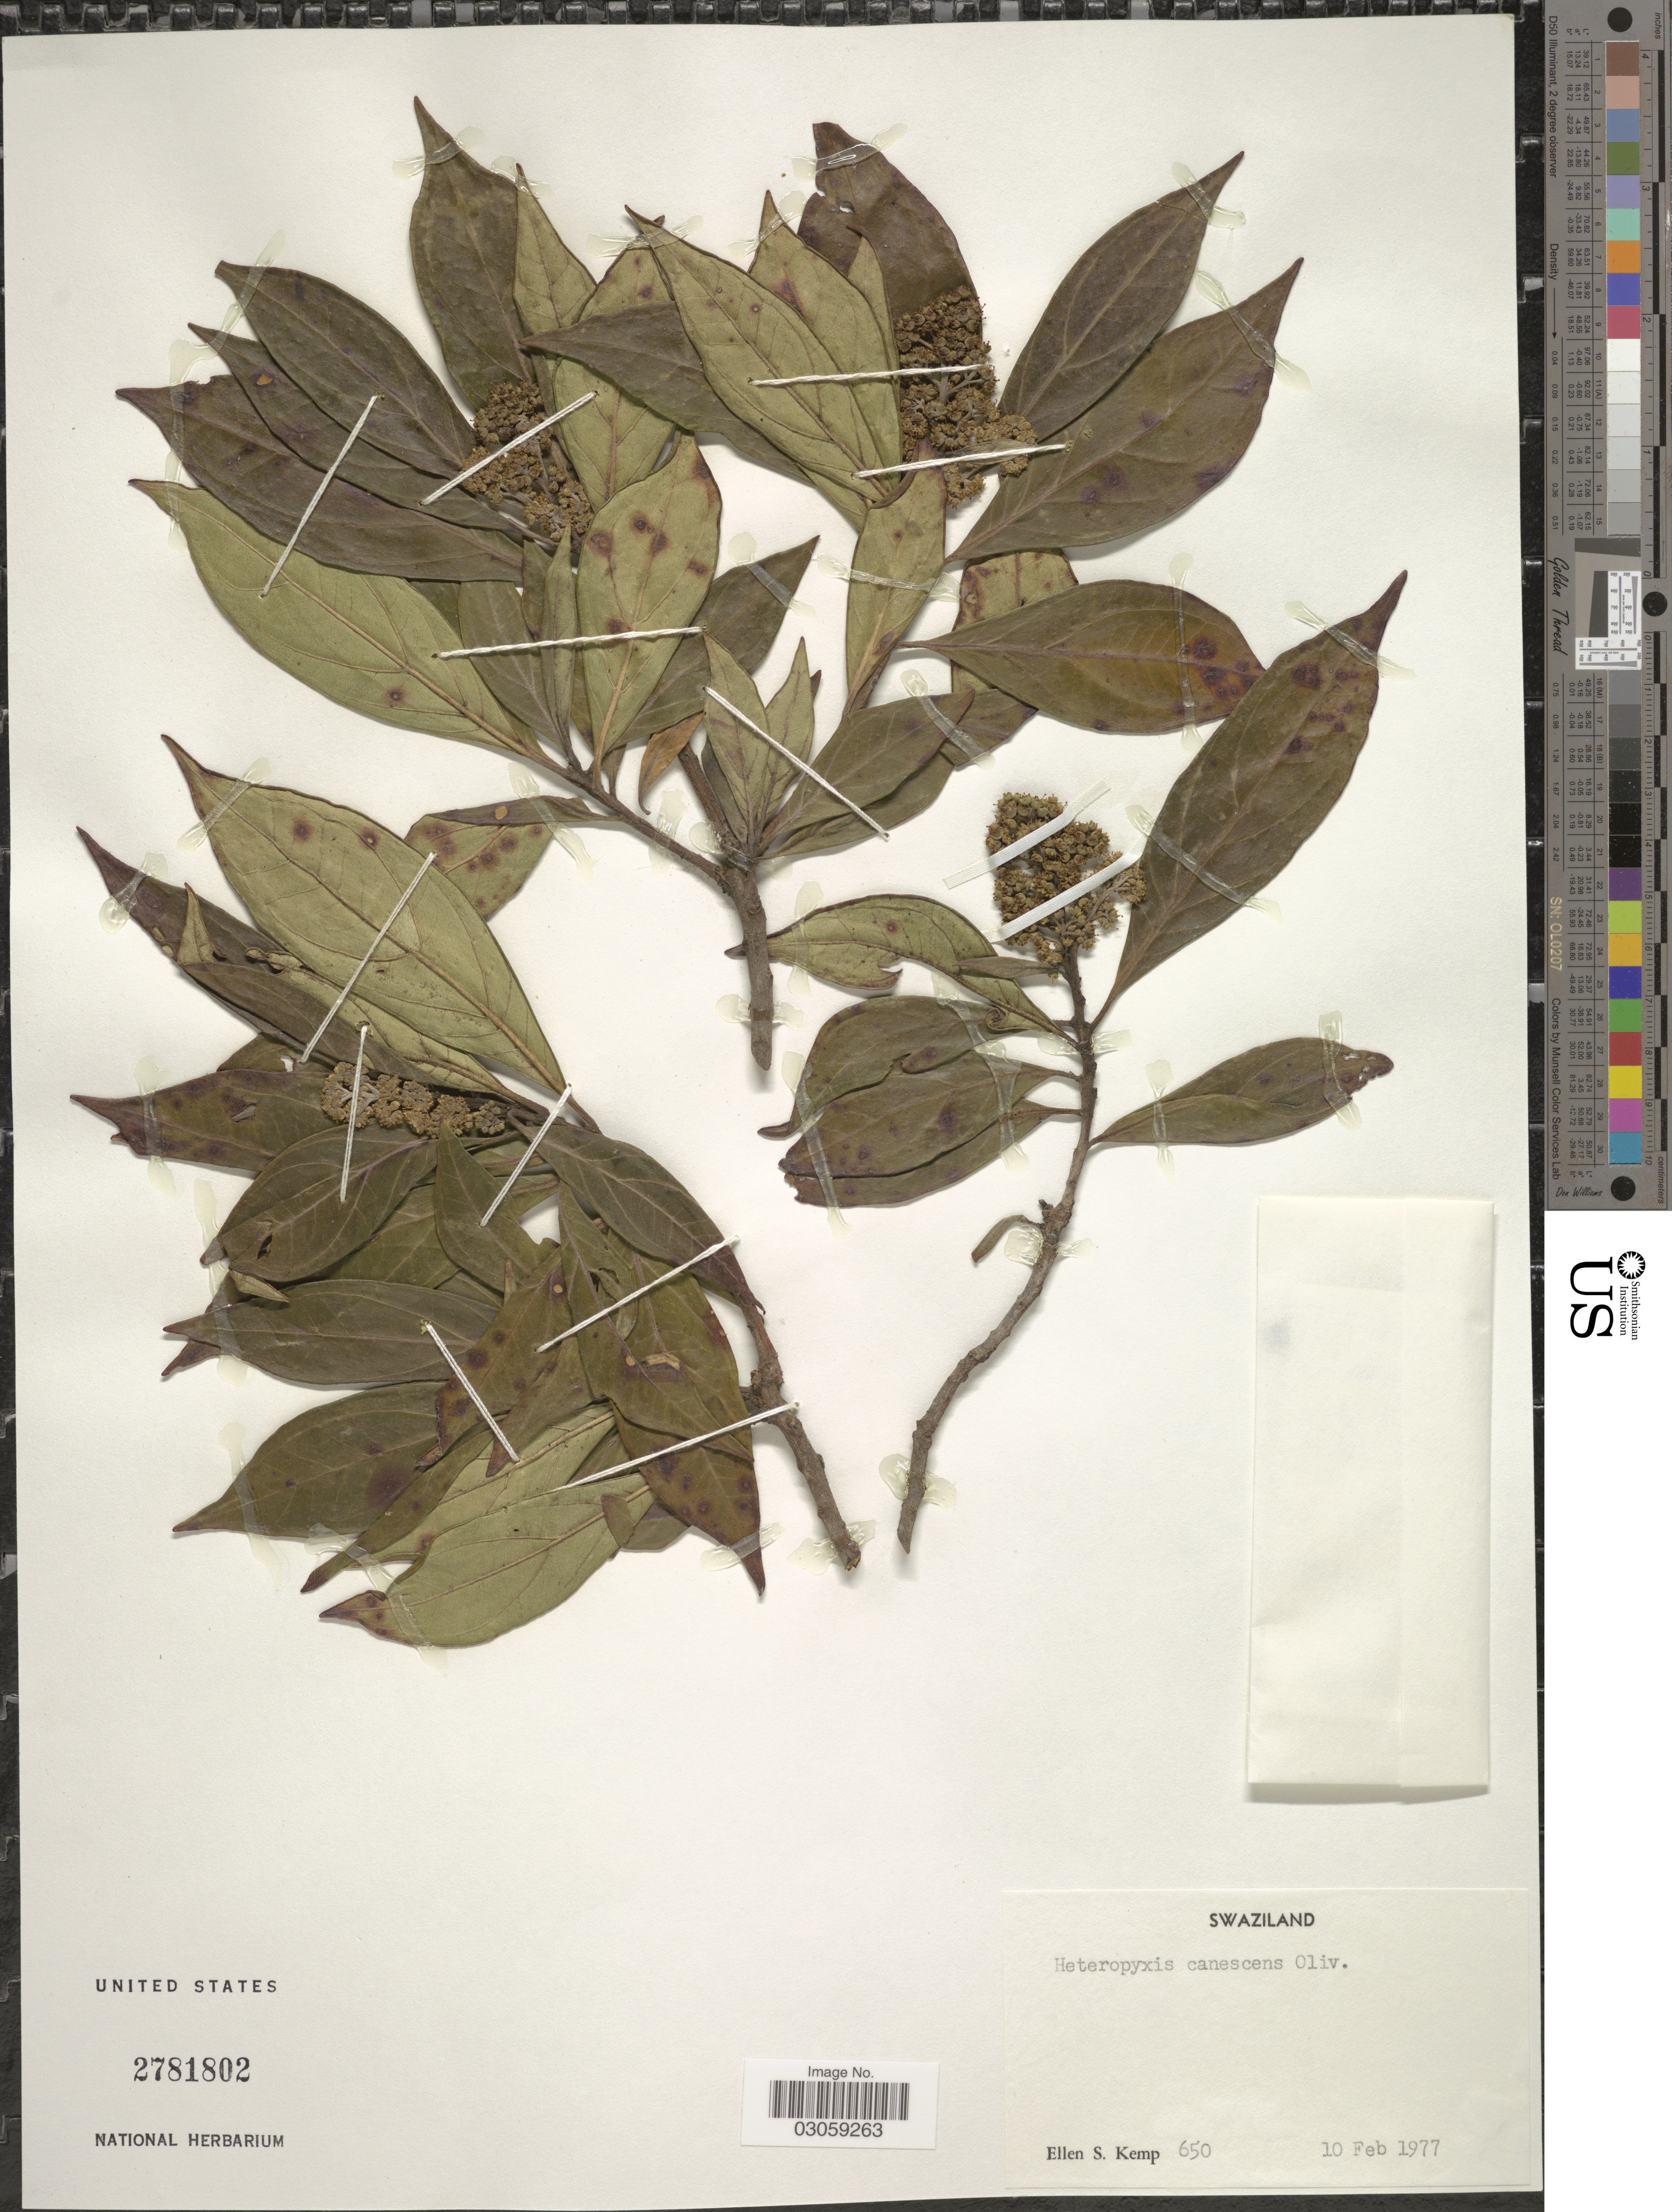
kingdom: Plantae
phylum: Tracheophyta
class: Magnoliopsida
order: Myrtales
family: Myrtaceae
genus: Heteropyxis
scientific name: Heteropyxis canescens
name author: Oliv.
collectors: E. S. Kemp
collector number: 650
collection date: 1977-02-10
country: Eswatini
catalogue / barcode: US 2781802